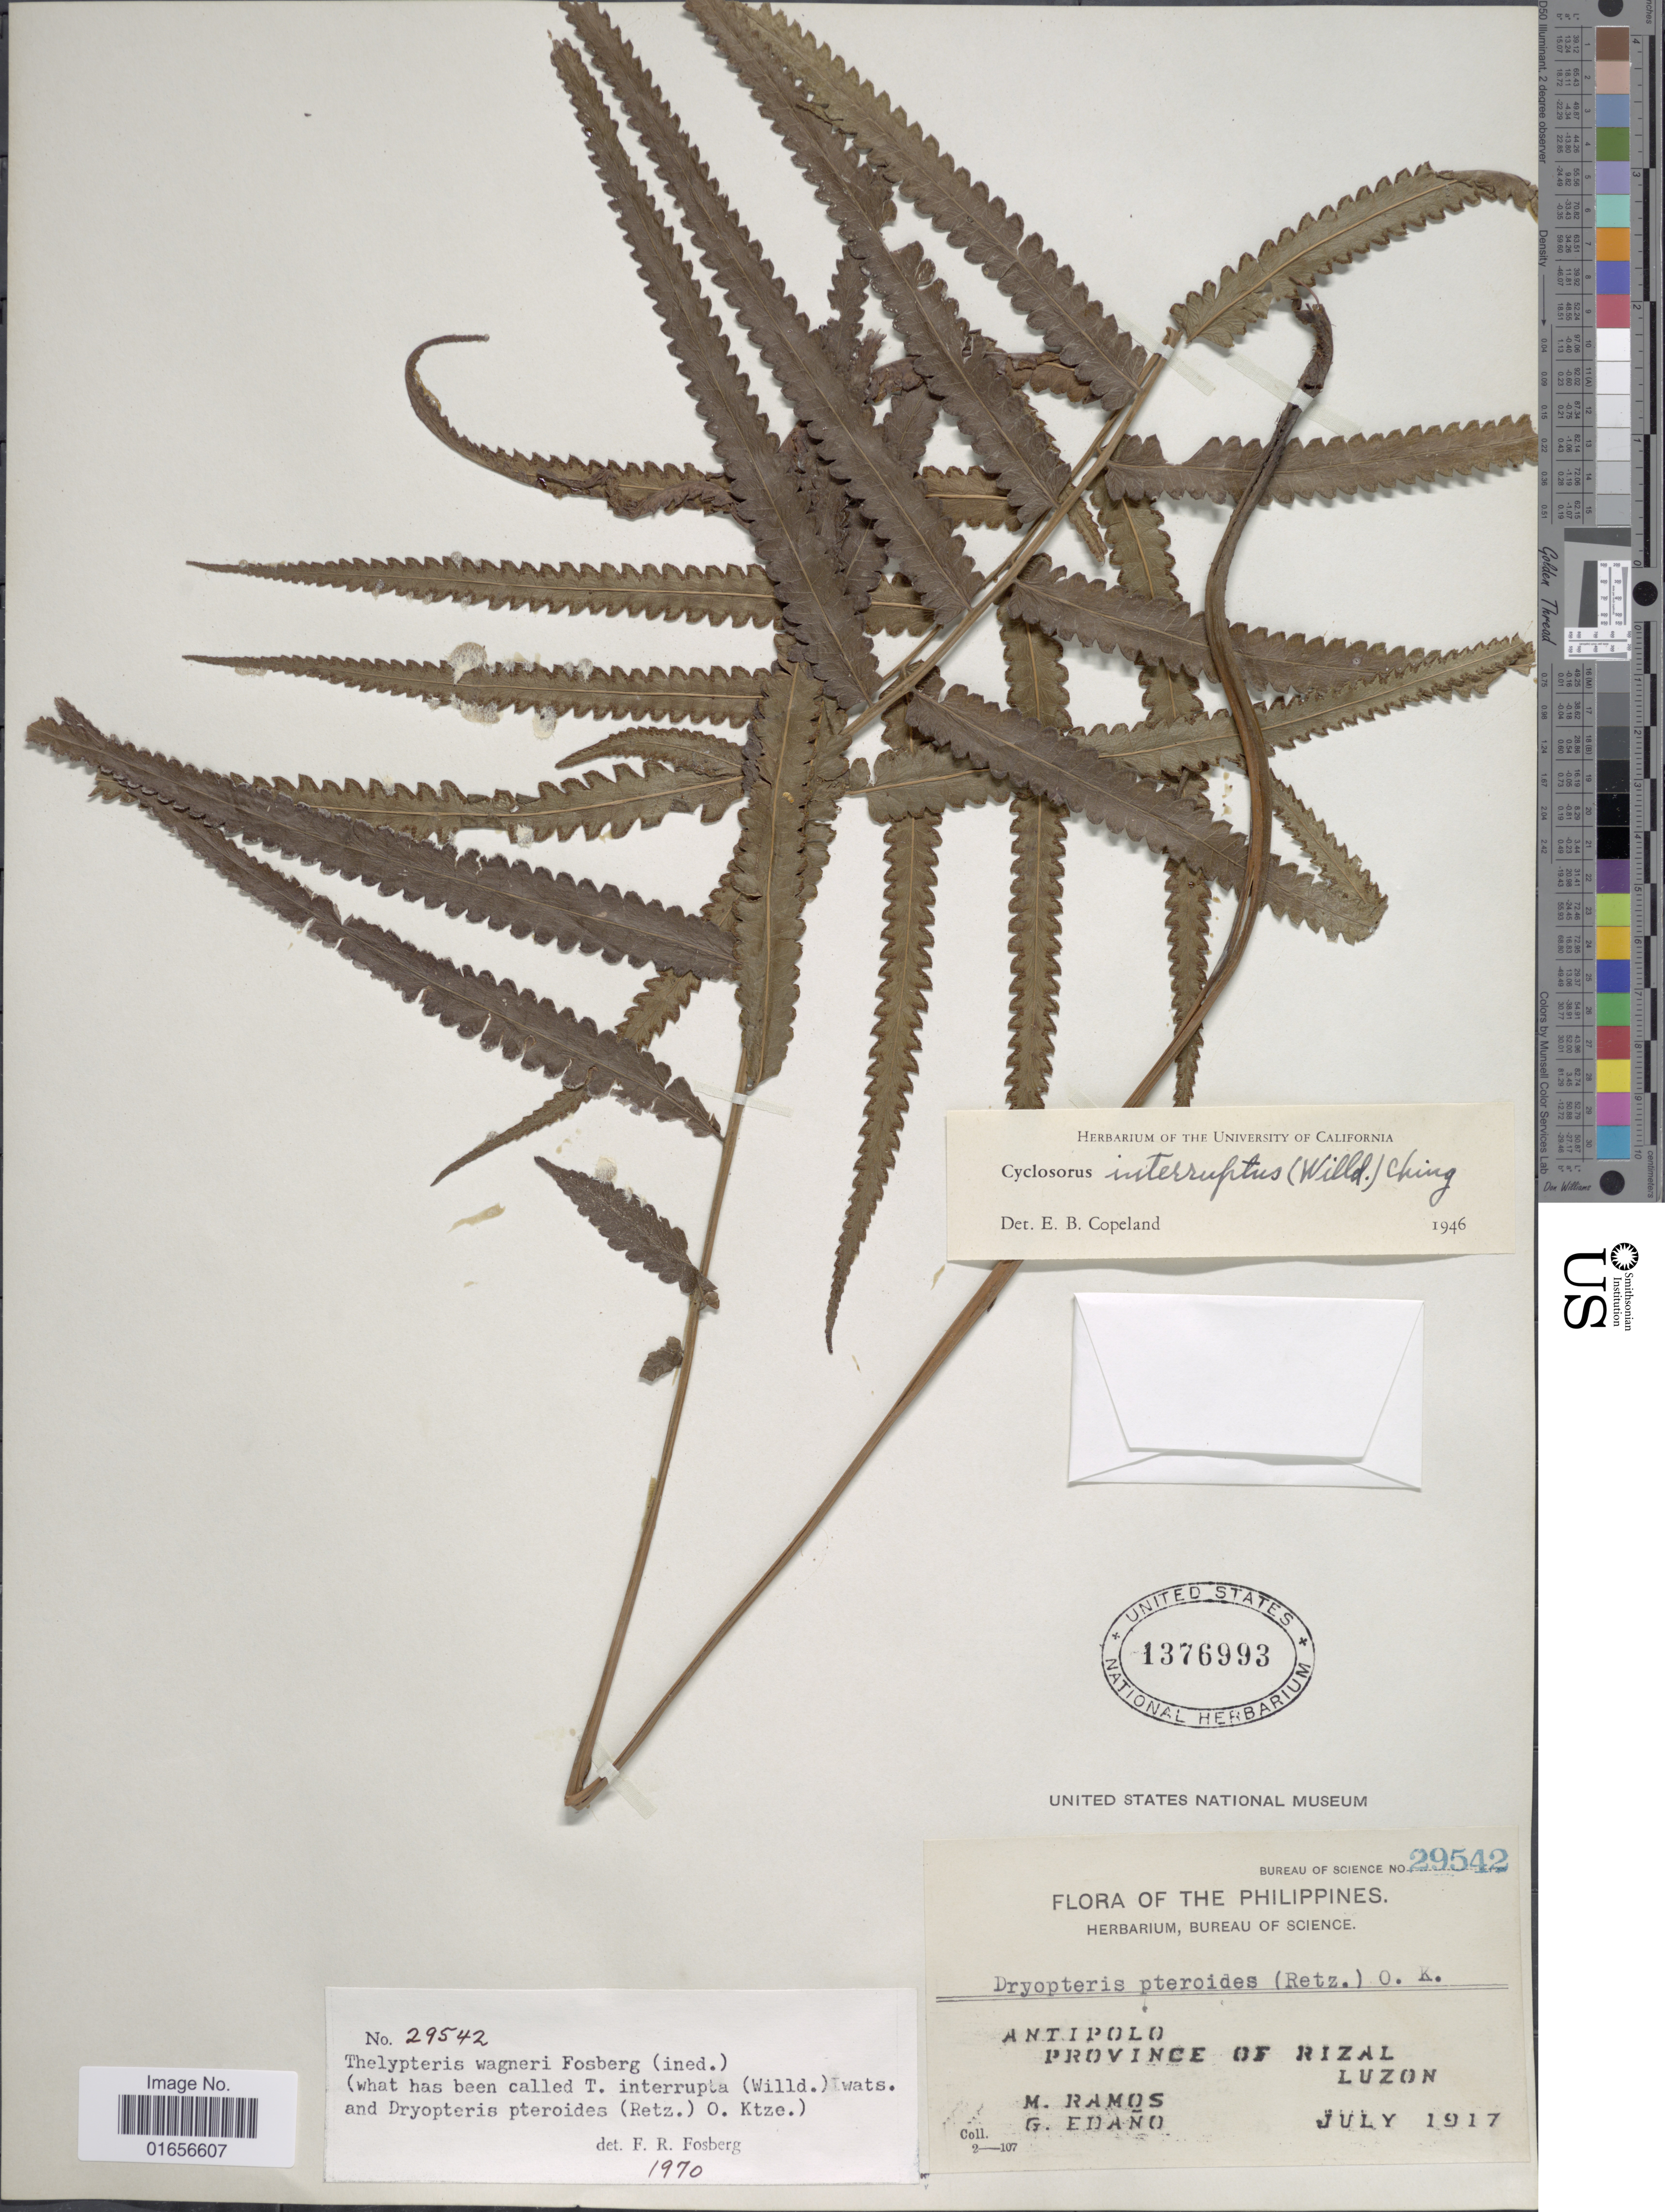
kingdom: Plantae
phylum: Tracheophyta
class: Polypodiopsida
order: Polypodiales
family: Thelypteridaceae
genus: Amphineuron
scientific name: Amphineuron terminans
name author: (J. Sm. ex Hook.) Holttum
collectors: M. Ramos & G. Edaño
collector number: Bureau of Science 29542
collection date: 1917-07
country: Philippines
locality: The Philippines, Antipolo, Province of Rizal, Luzon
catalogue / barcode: US 1376993